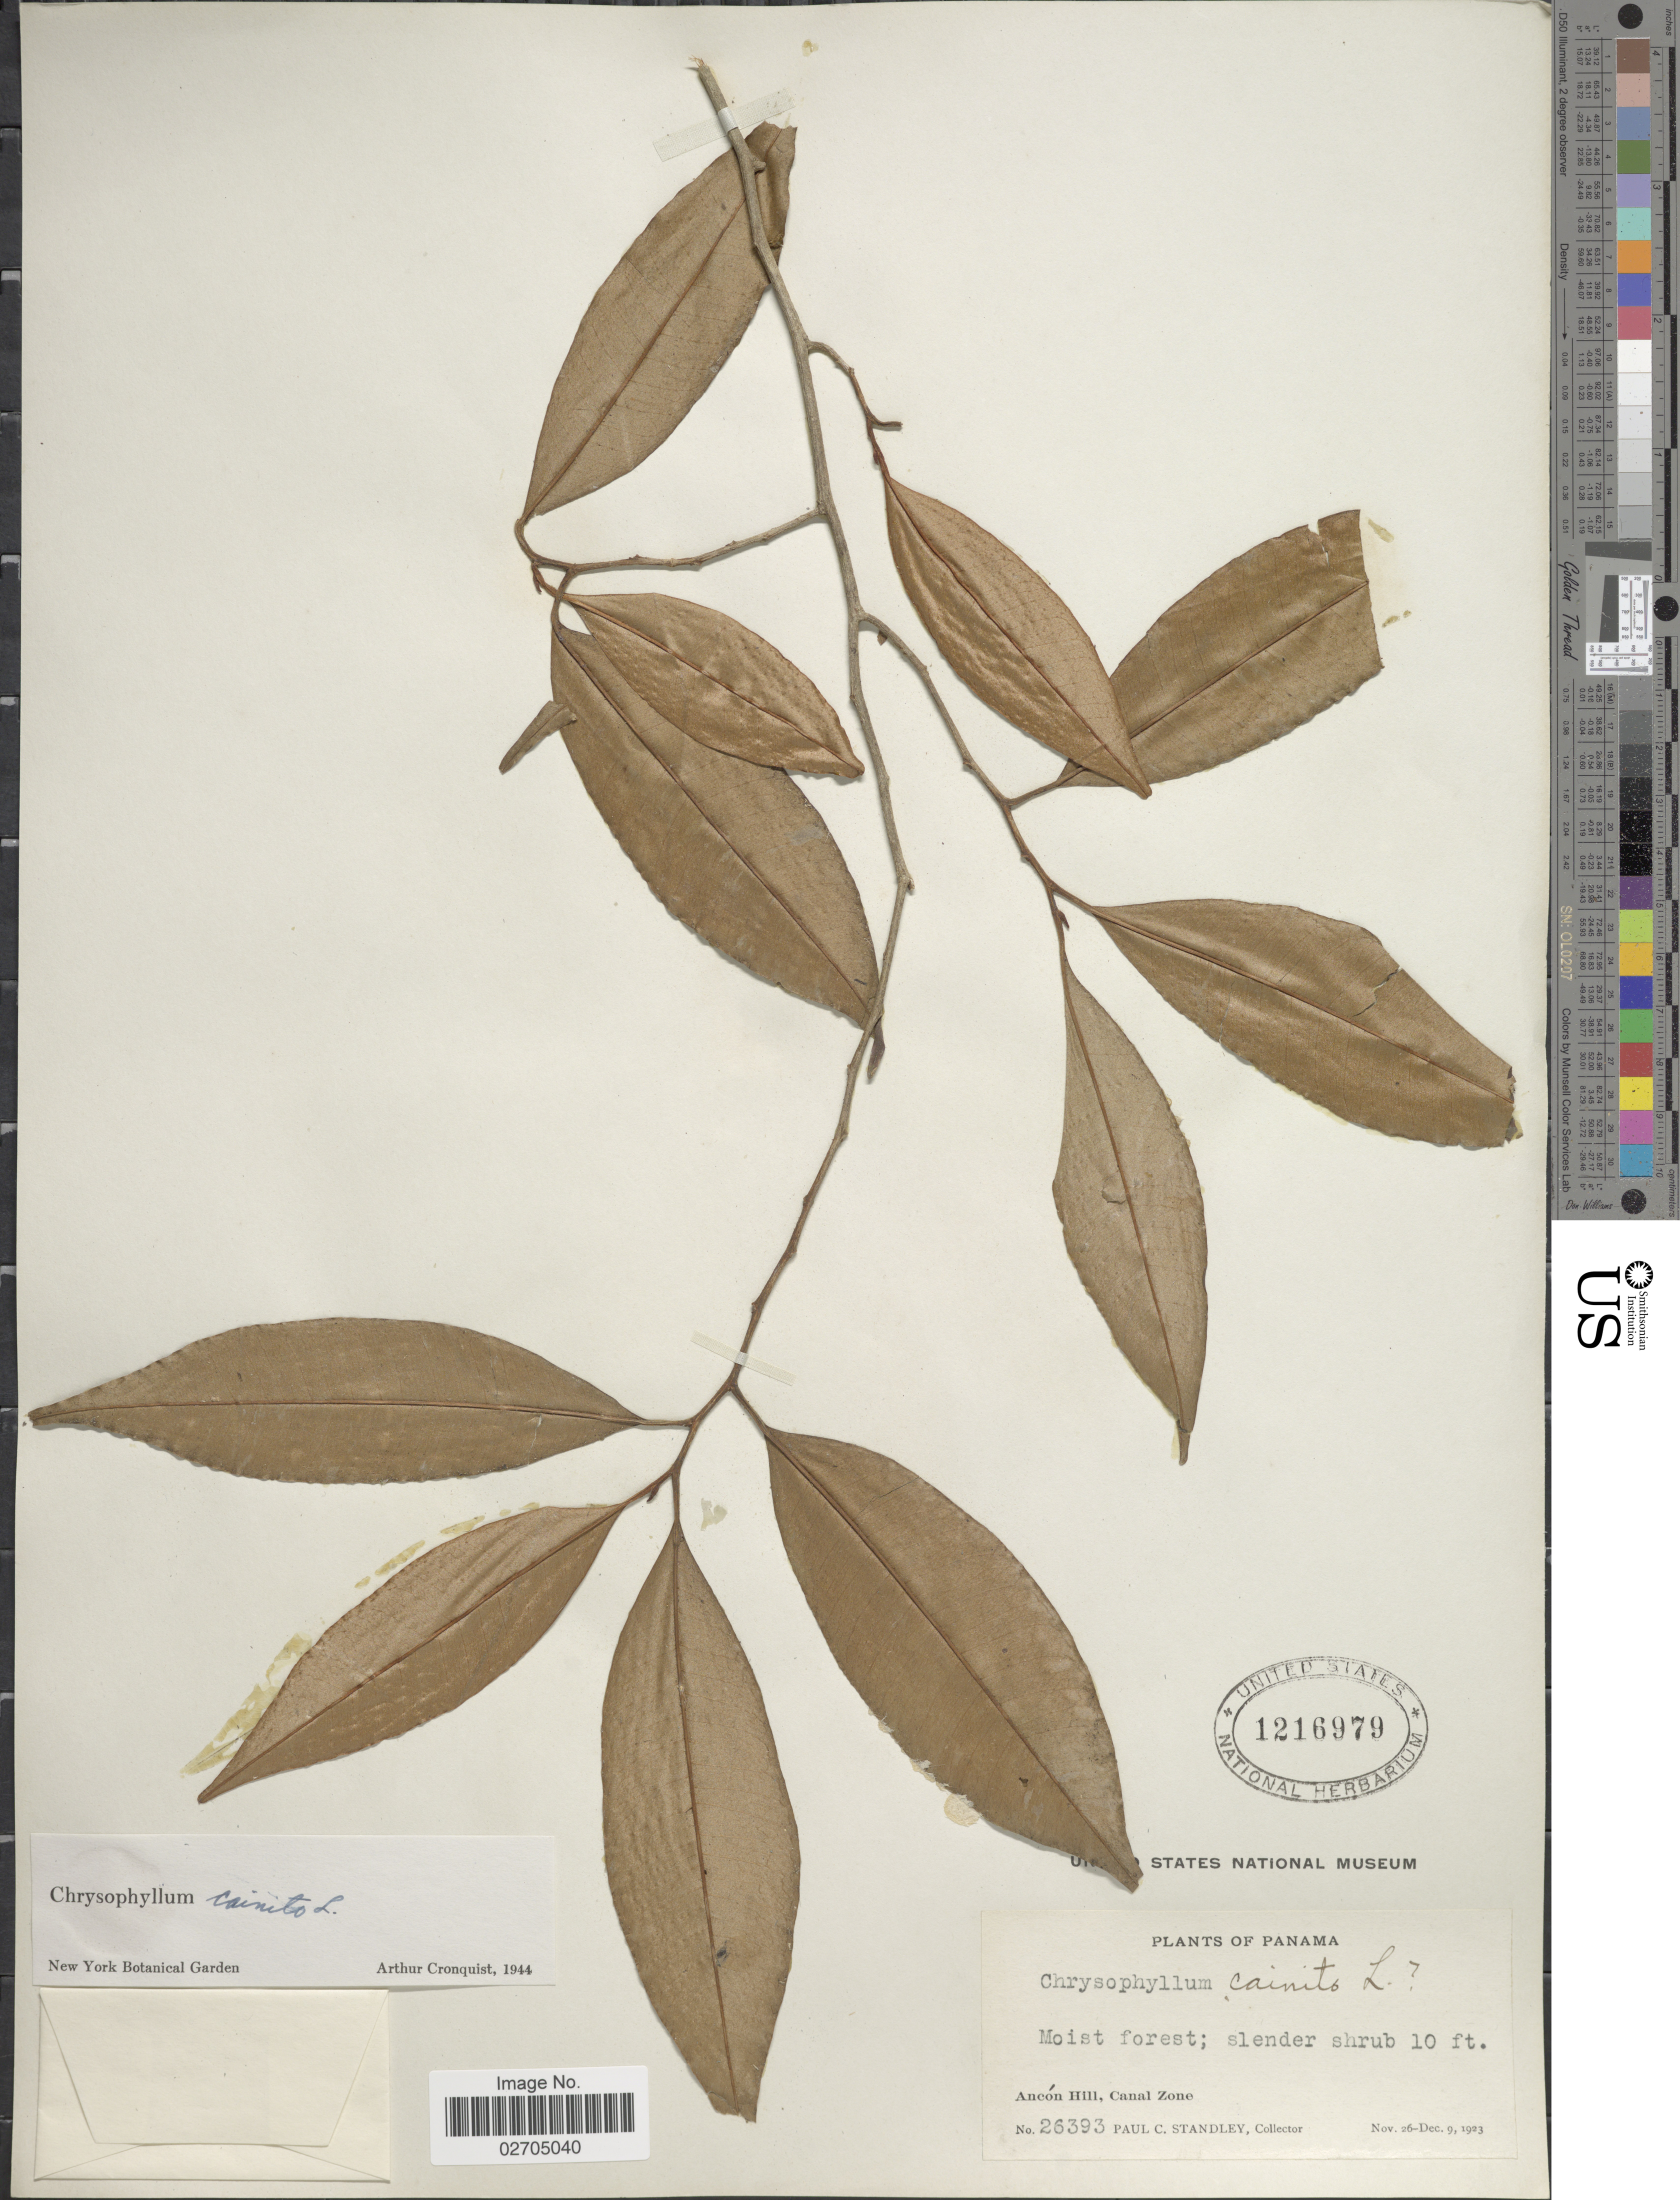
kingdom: Plantae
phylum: Tracheophyta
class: Magnoliopsida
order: Ericales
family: Sapotaceae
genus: Chrysophyllum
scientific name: Chrysophyllum cainito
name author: L.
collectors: P. C. Standley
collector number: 26393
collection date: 1923-11-26/1923-12-09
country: Panama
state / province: Colón / Panamá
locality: Ancon Hill, Canal Zone.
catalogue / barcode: US 1216979